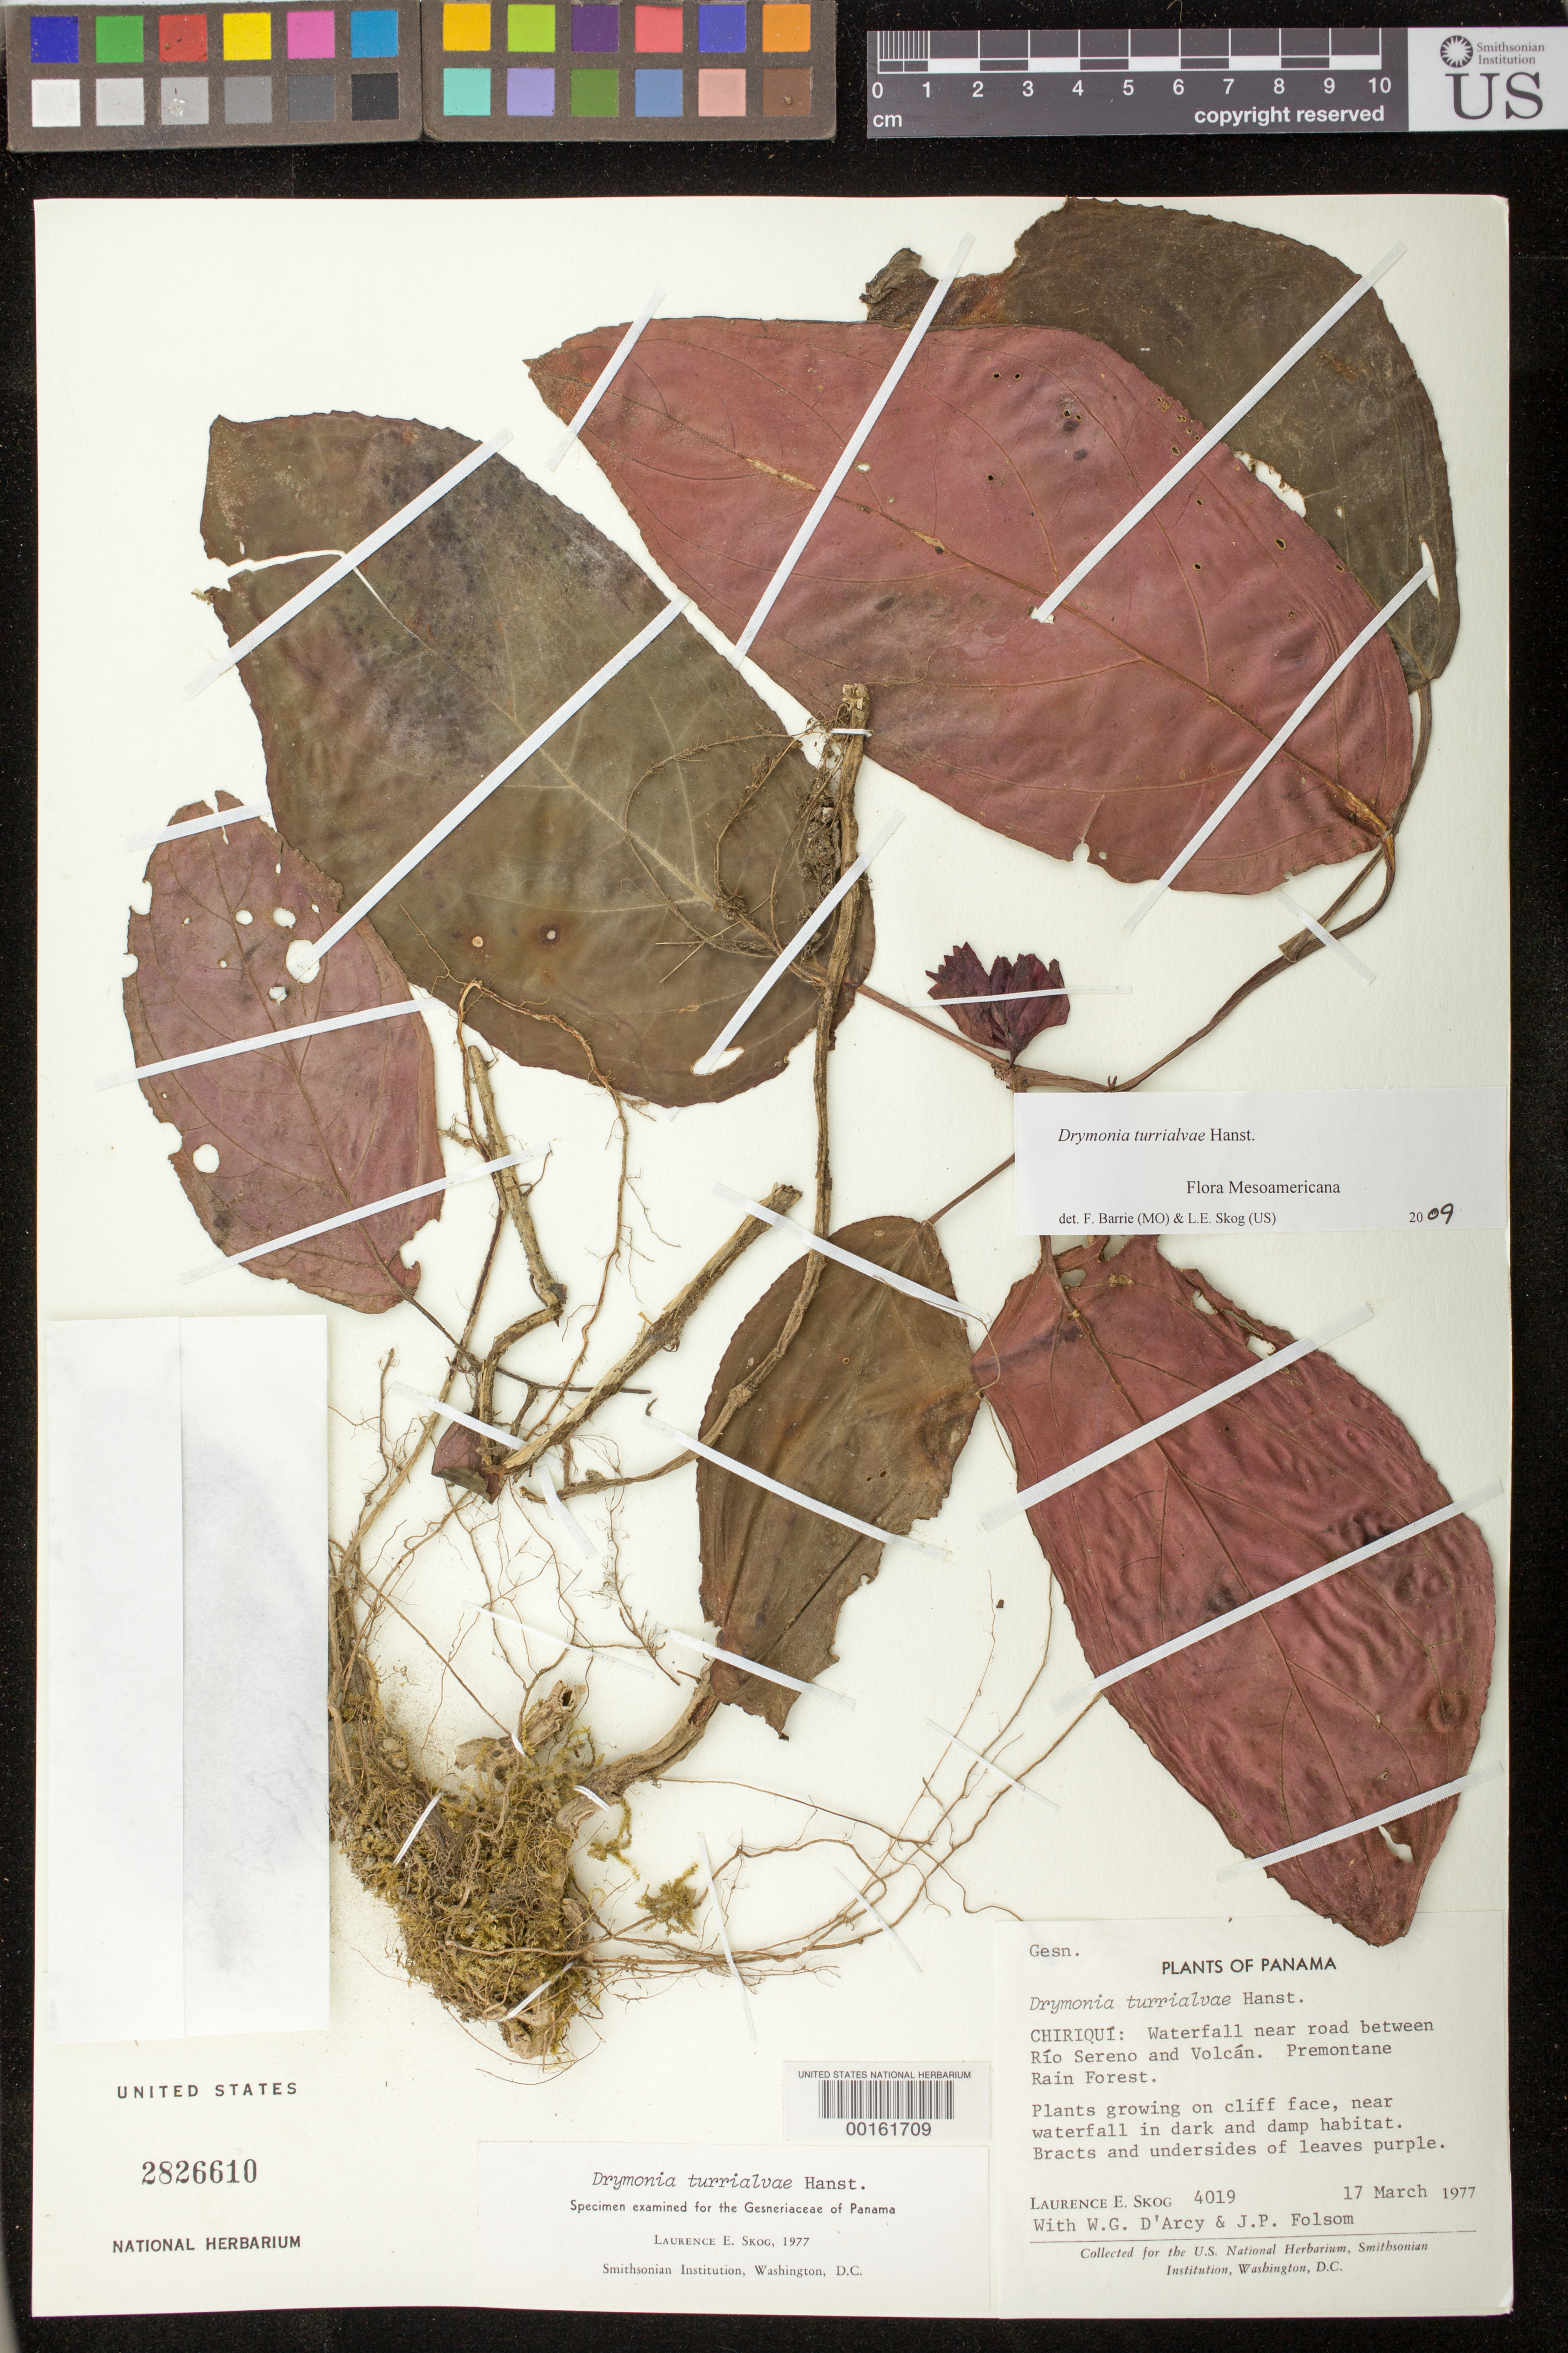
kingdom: Plantae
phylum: Tracheophyta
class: Magnoliopsida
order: Lamiales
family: Gesneriaceae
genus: Drymonia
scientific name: Drymonia turrialvae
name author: Hanst.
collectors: L. E. Skog, W. G. D'Arcy & J. P. Folsom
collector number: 4019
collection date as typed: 17 Mar 1977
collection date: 1977-03-17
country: Panama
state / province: Chiriquí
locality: Waterfall near road between Rio Sereno and Volcan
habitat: Premontane rain forest; on cliff face, near waterfall in dark and damp habitat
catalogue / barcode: US 2826610